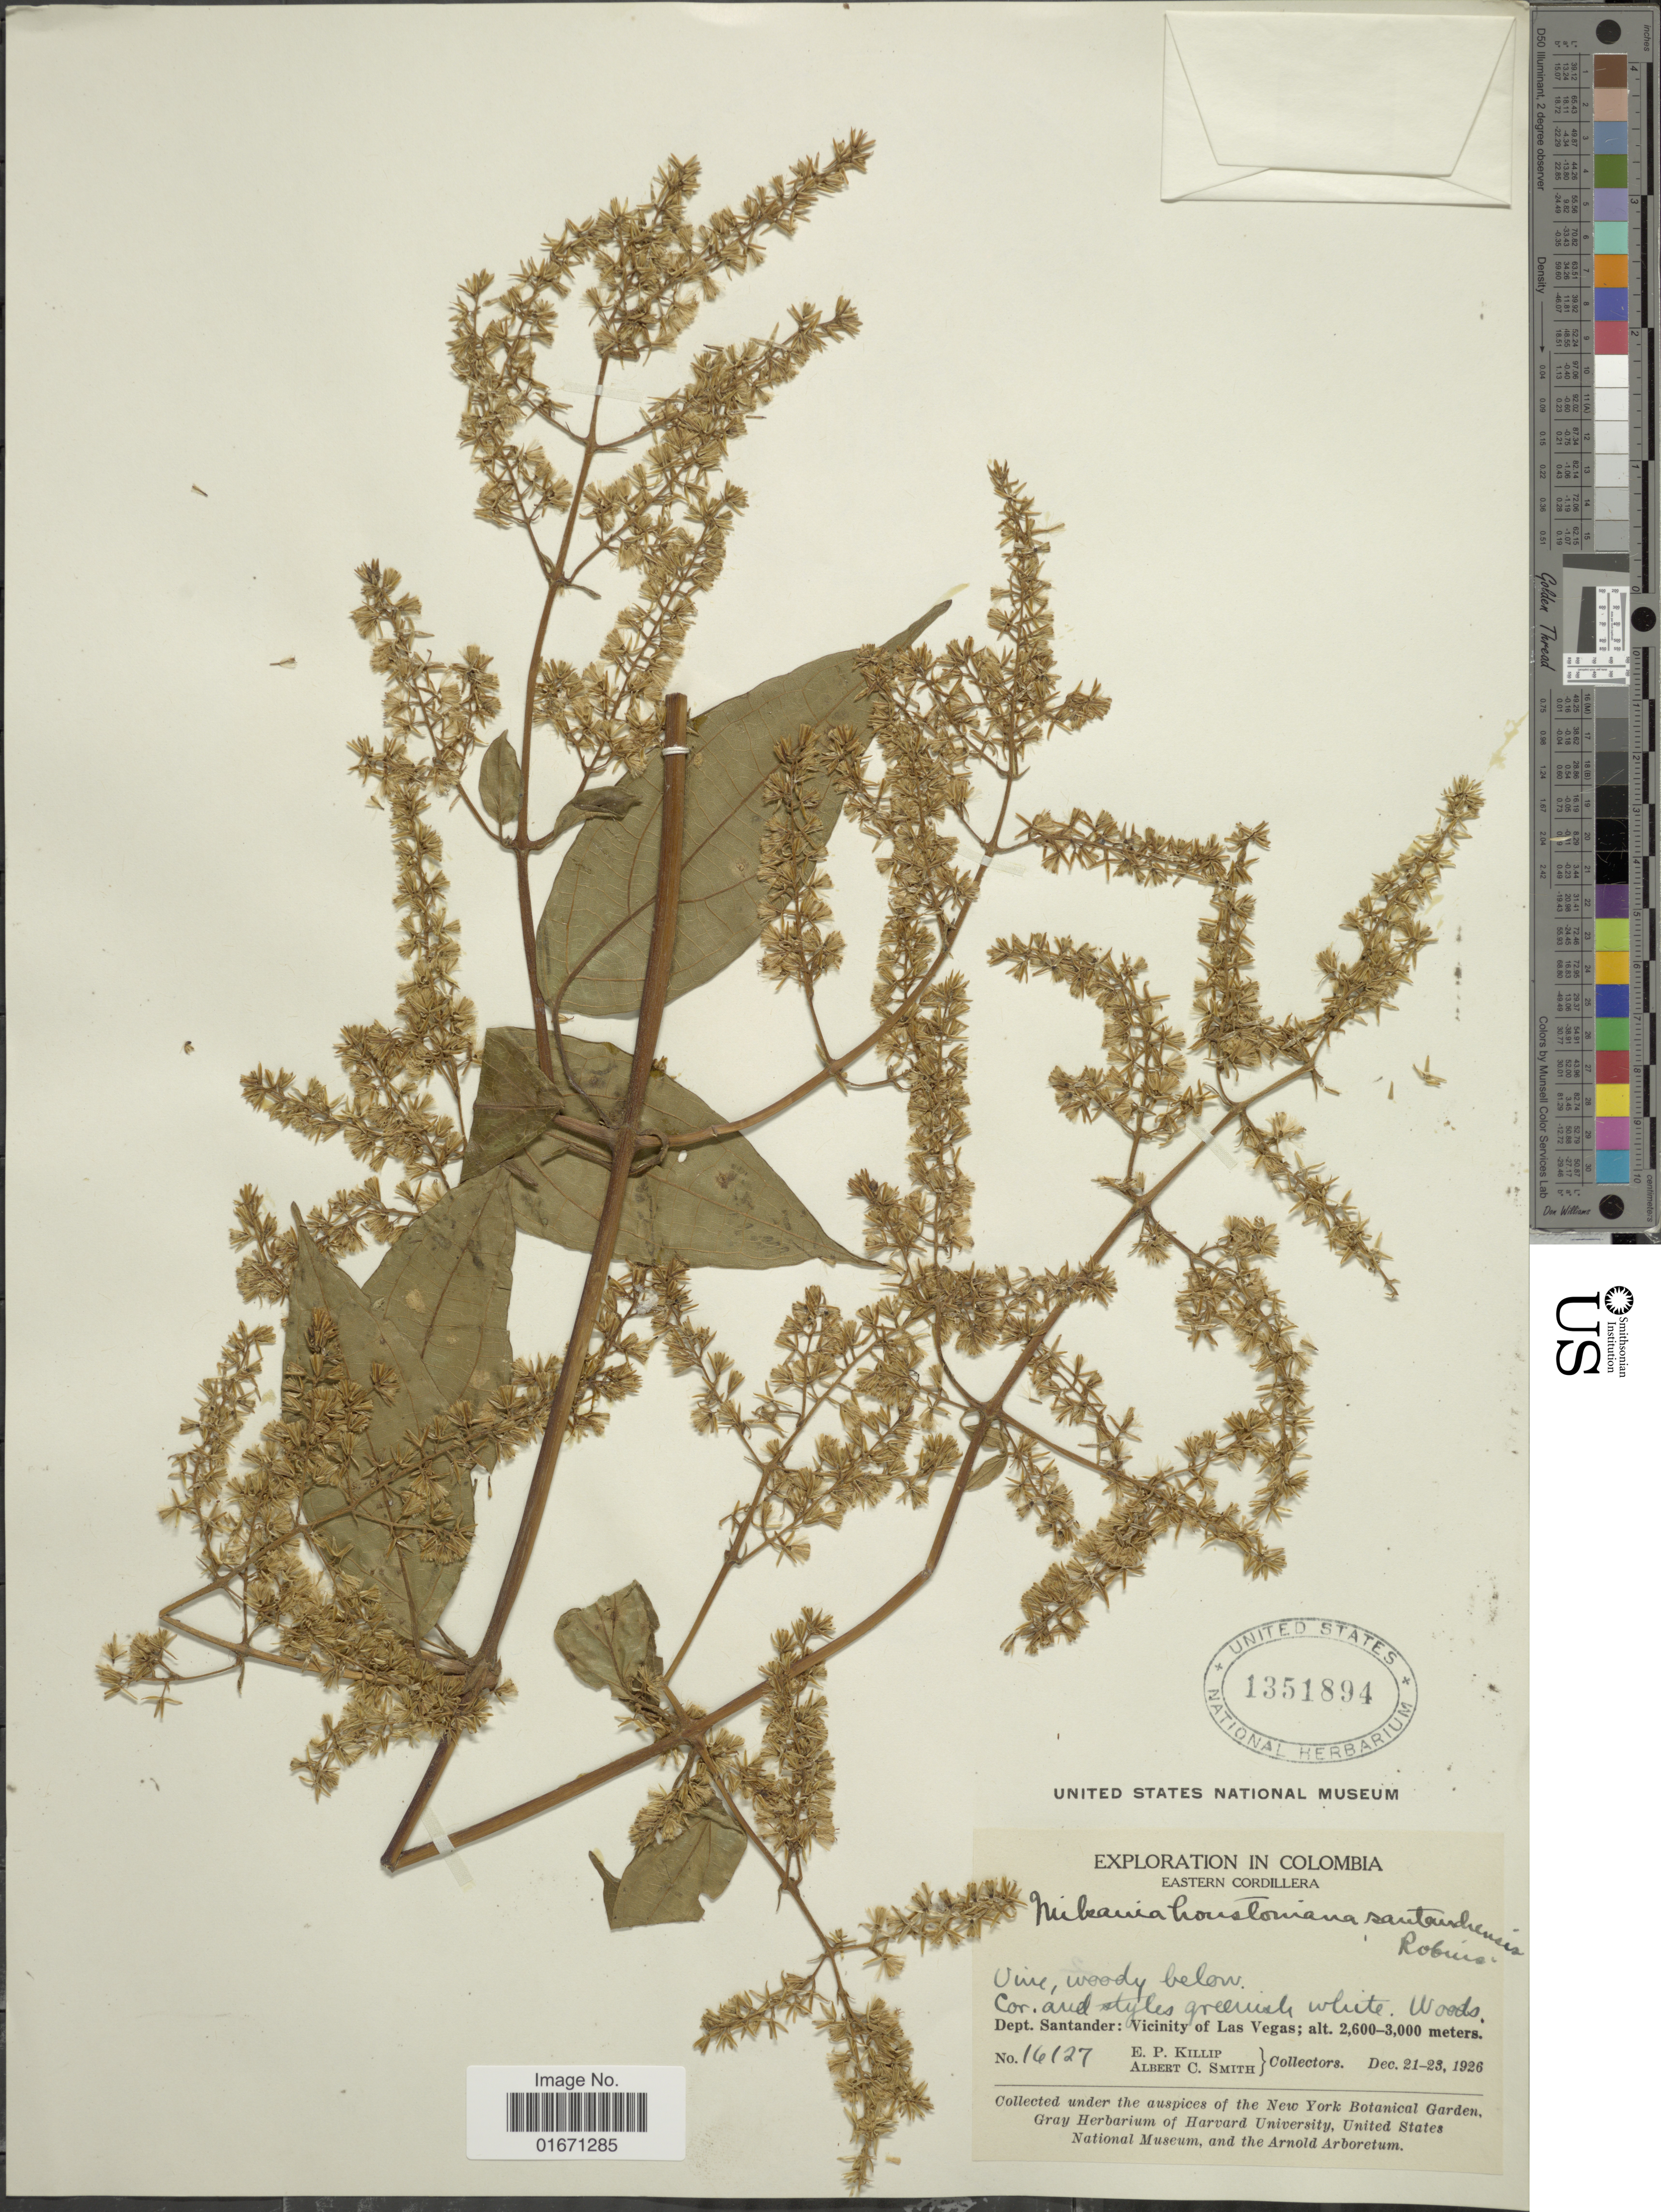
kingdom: Plantae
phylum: Tracheophyta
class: Magnoliopsida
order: Asterales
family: Asteraceae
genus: Mikania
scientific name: Mikania houstoniana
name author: (L.) B.L. Rob.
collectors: E. P. Killip & A. C. Smith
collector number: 16127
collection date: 1926-12-21/1926-12-23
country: Colombia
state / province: Santander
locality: Eastern Cordillera, Vicinity of Las Vegas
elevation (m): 2600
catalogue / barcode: US 1351894